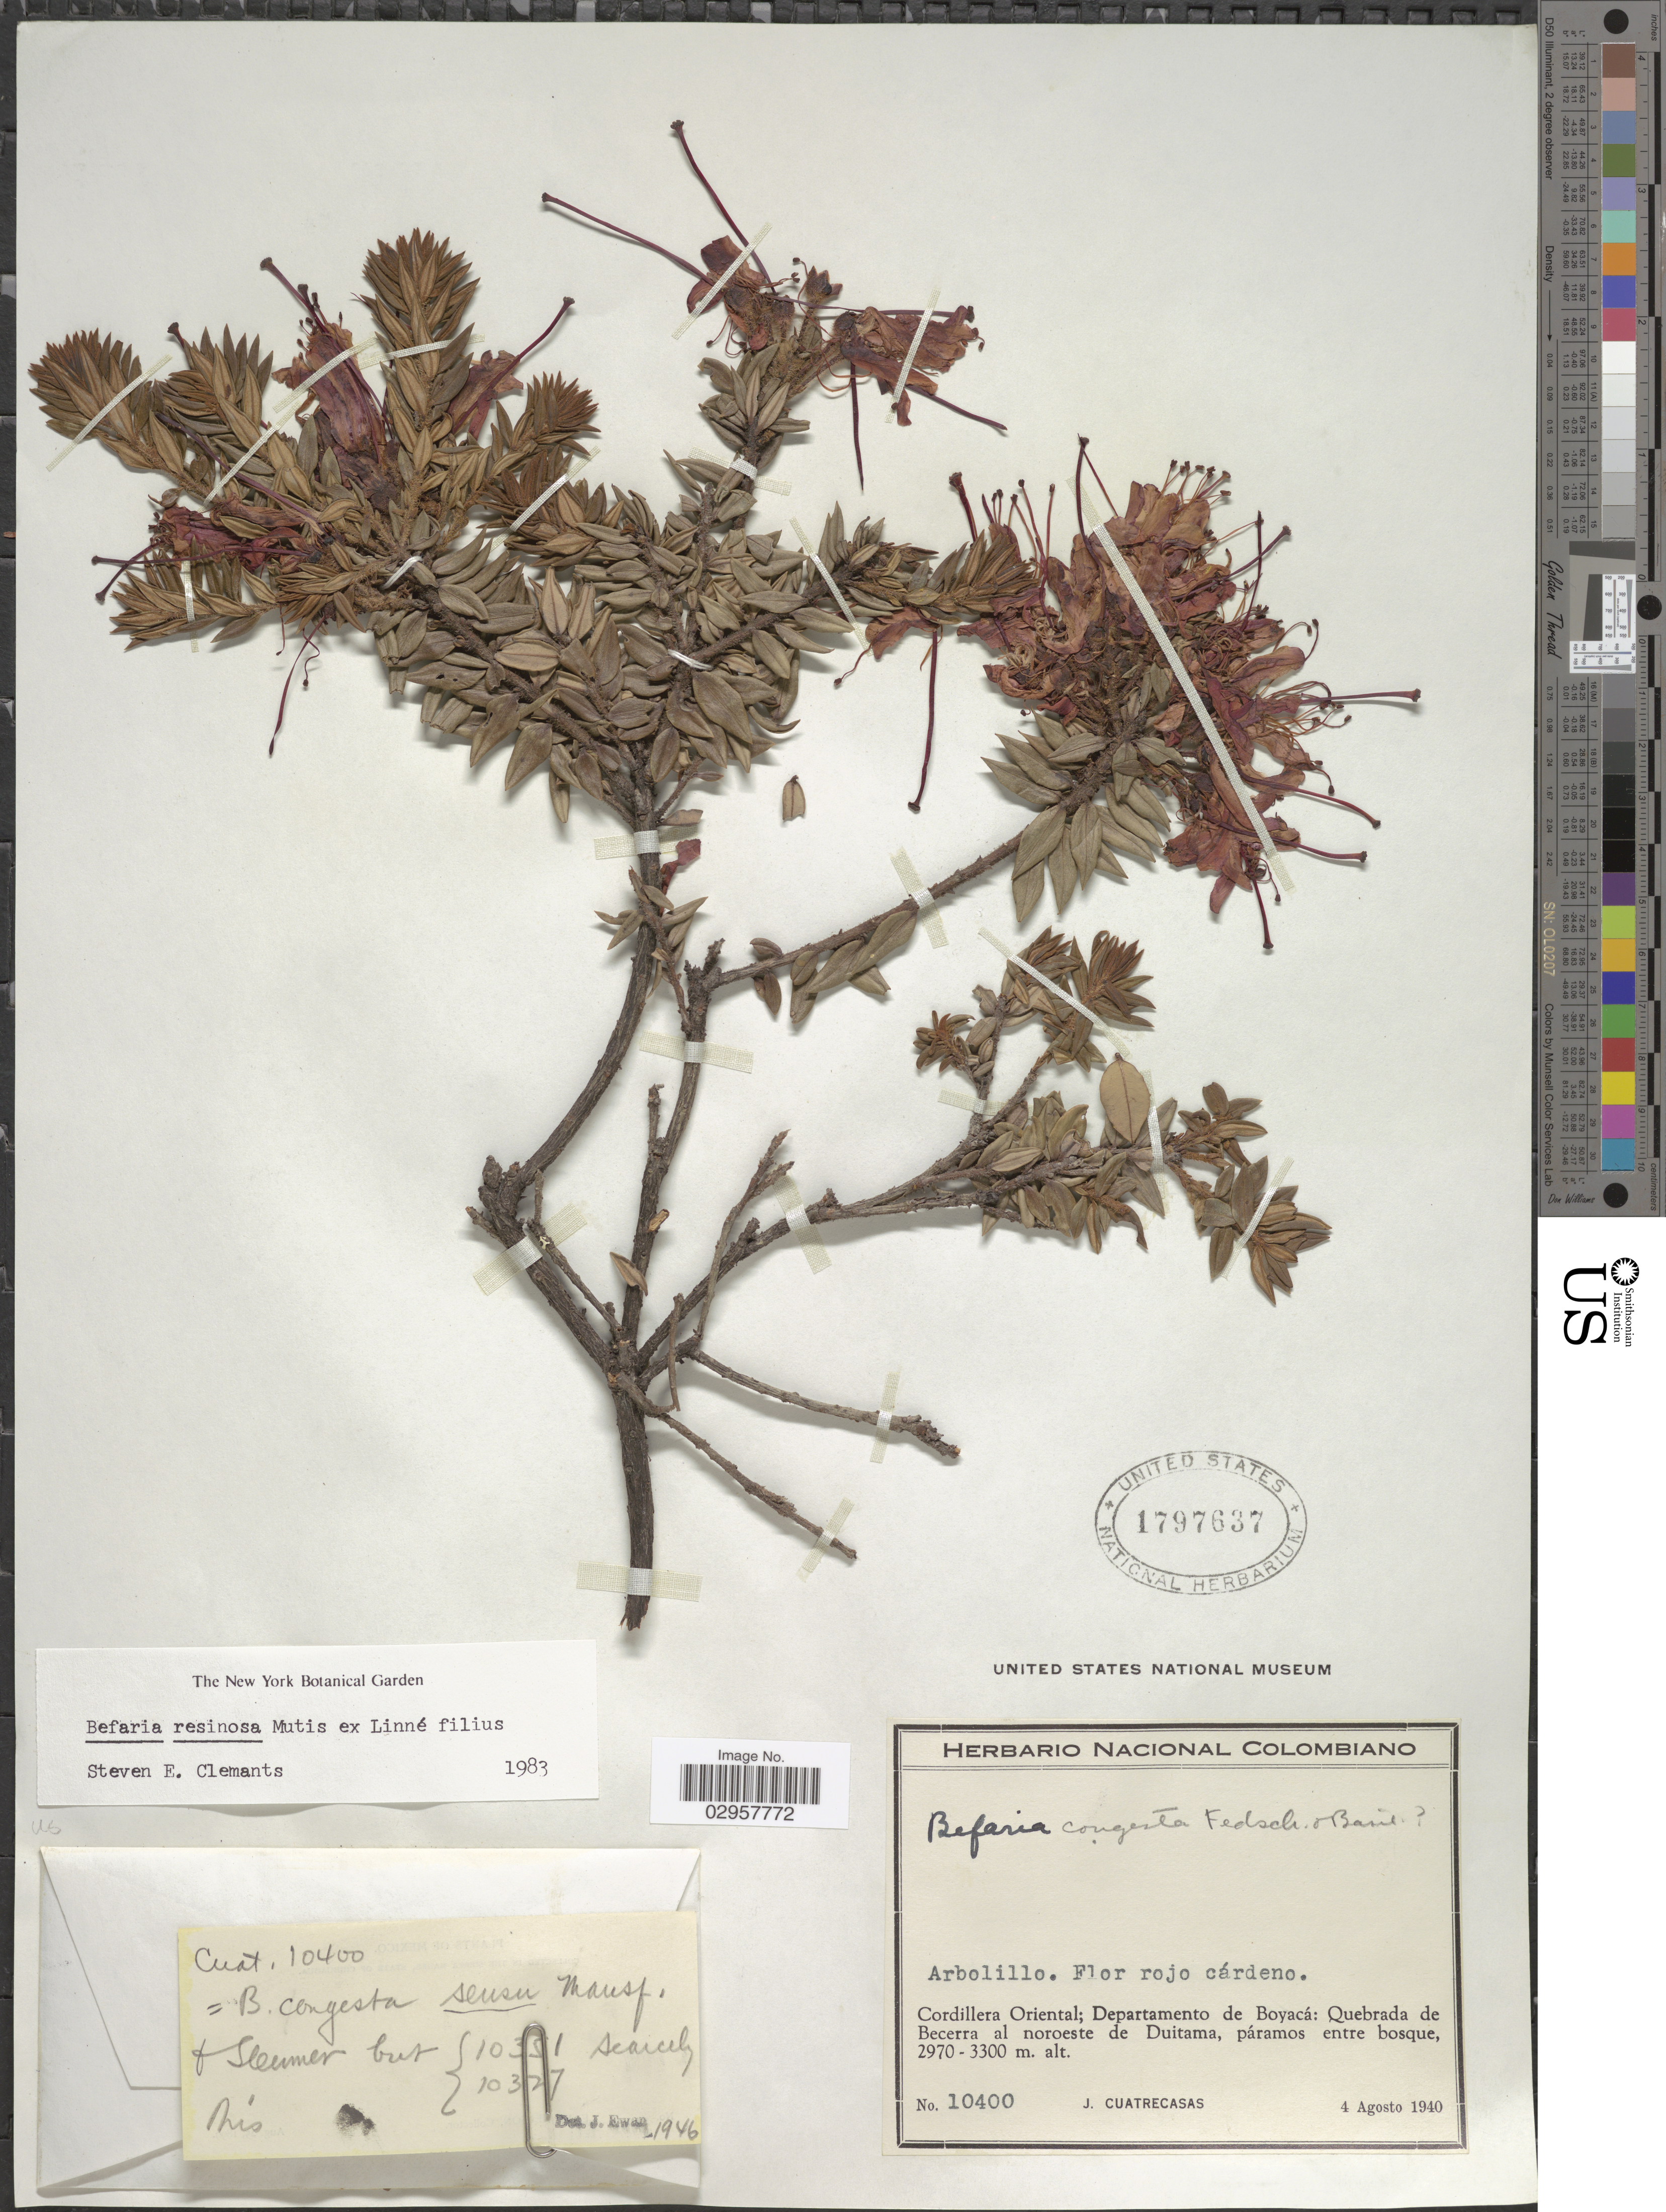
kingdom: Plantae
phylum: Tracheophyta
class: Magnoliopsida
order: Ericales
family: Ericaceae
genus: Befaria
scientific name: Befaria resinosa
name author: Mutis ex L. f.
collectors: J. Cuatrecasas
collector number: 10400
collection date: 1940-08-04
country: Colombia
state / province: Boyacá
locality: Cordillera Oriental; Departamento de Boyacá: Quebrada de Becerra al noroeste de Duitama.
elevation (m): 2970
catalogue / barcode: US 1797637